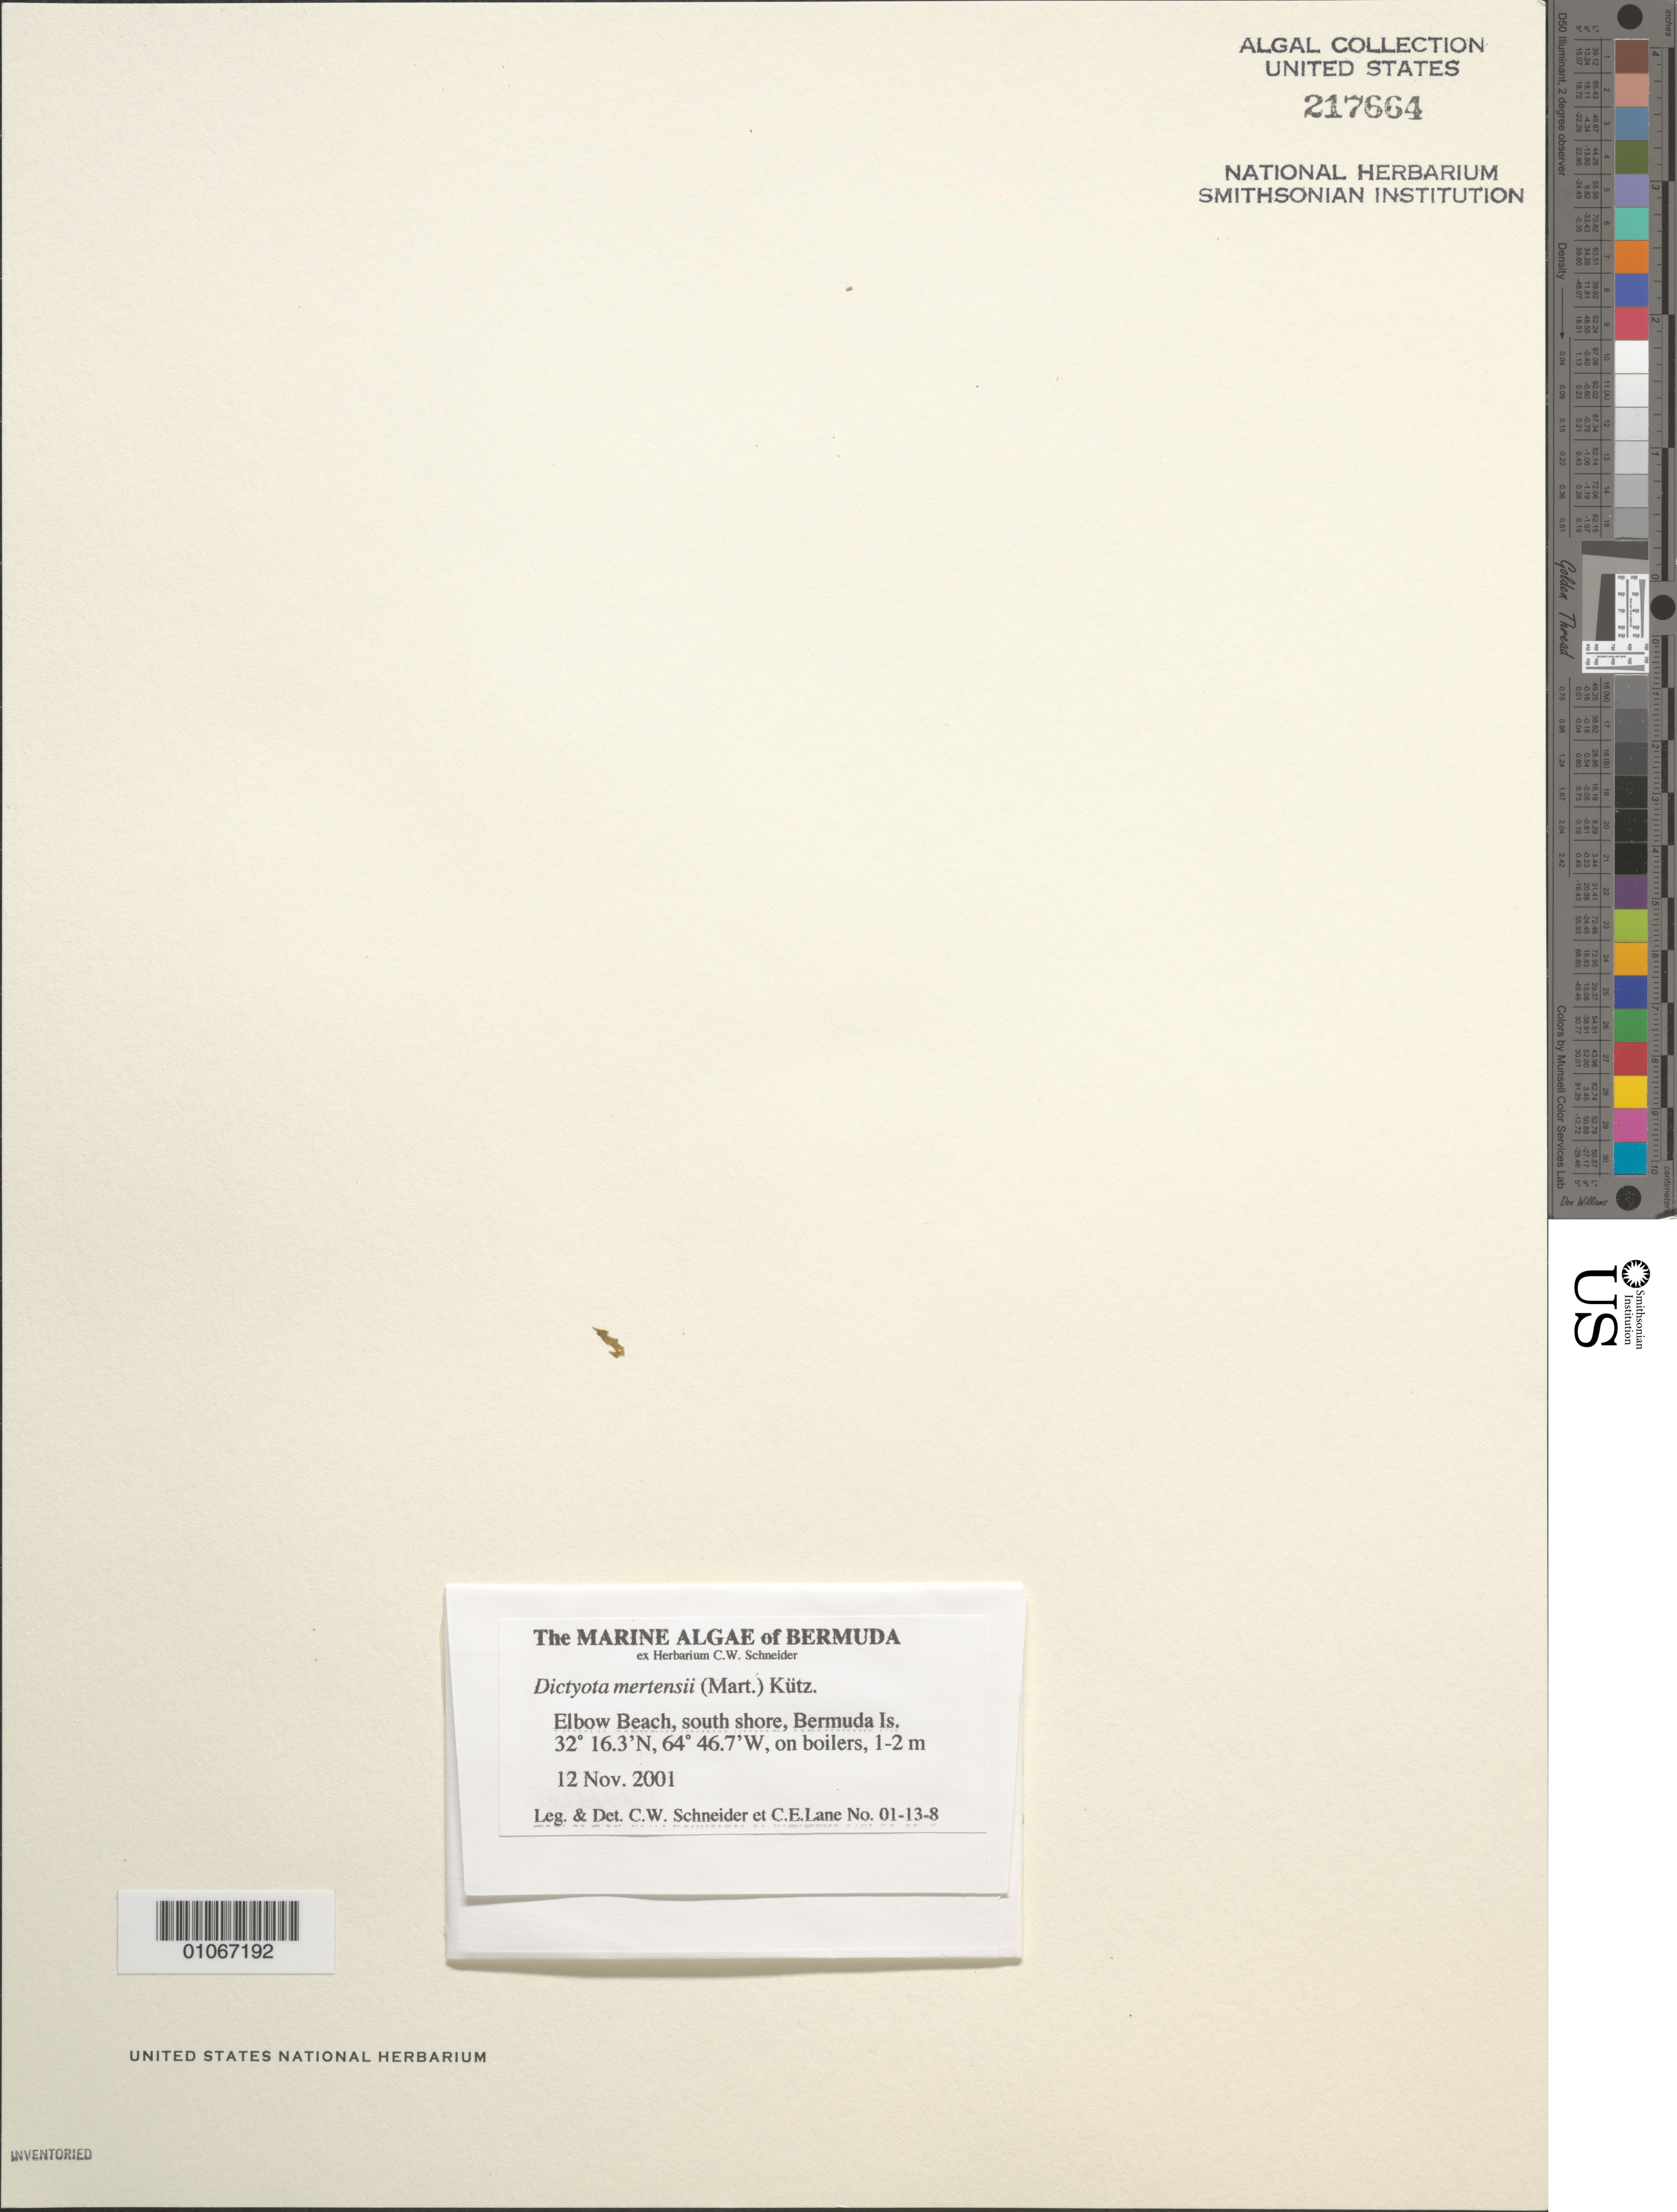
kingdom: Chromista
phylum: Ochrophyta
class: Phaeophyceae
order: Dictyotales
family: Dictyotaceae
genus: Dictyota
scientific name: Dictyota mertensii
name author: (C. Mart.) Kütz.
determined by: Schneider, C. W.; Lane, C. E.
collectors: C. W. Schneider & C. E. Lane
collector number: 01-13-8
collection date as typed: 12 Nov 2001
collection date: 2001-11-12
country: Bermuda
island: Bermuda Island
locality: Elbow Beach, south shore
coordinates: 32 16.3'N, 64 46.7'W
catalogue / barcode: US 217664